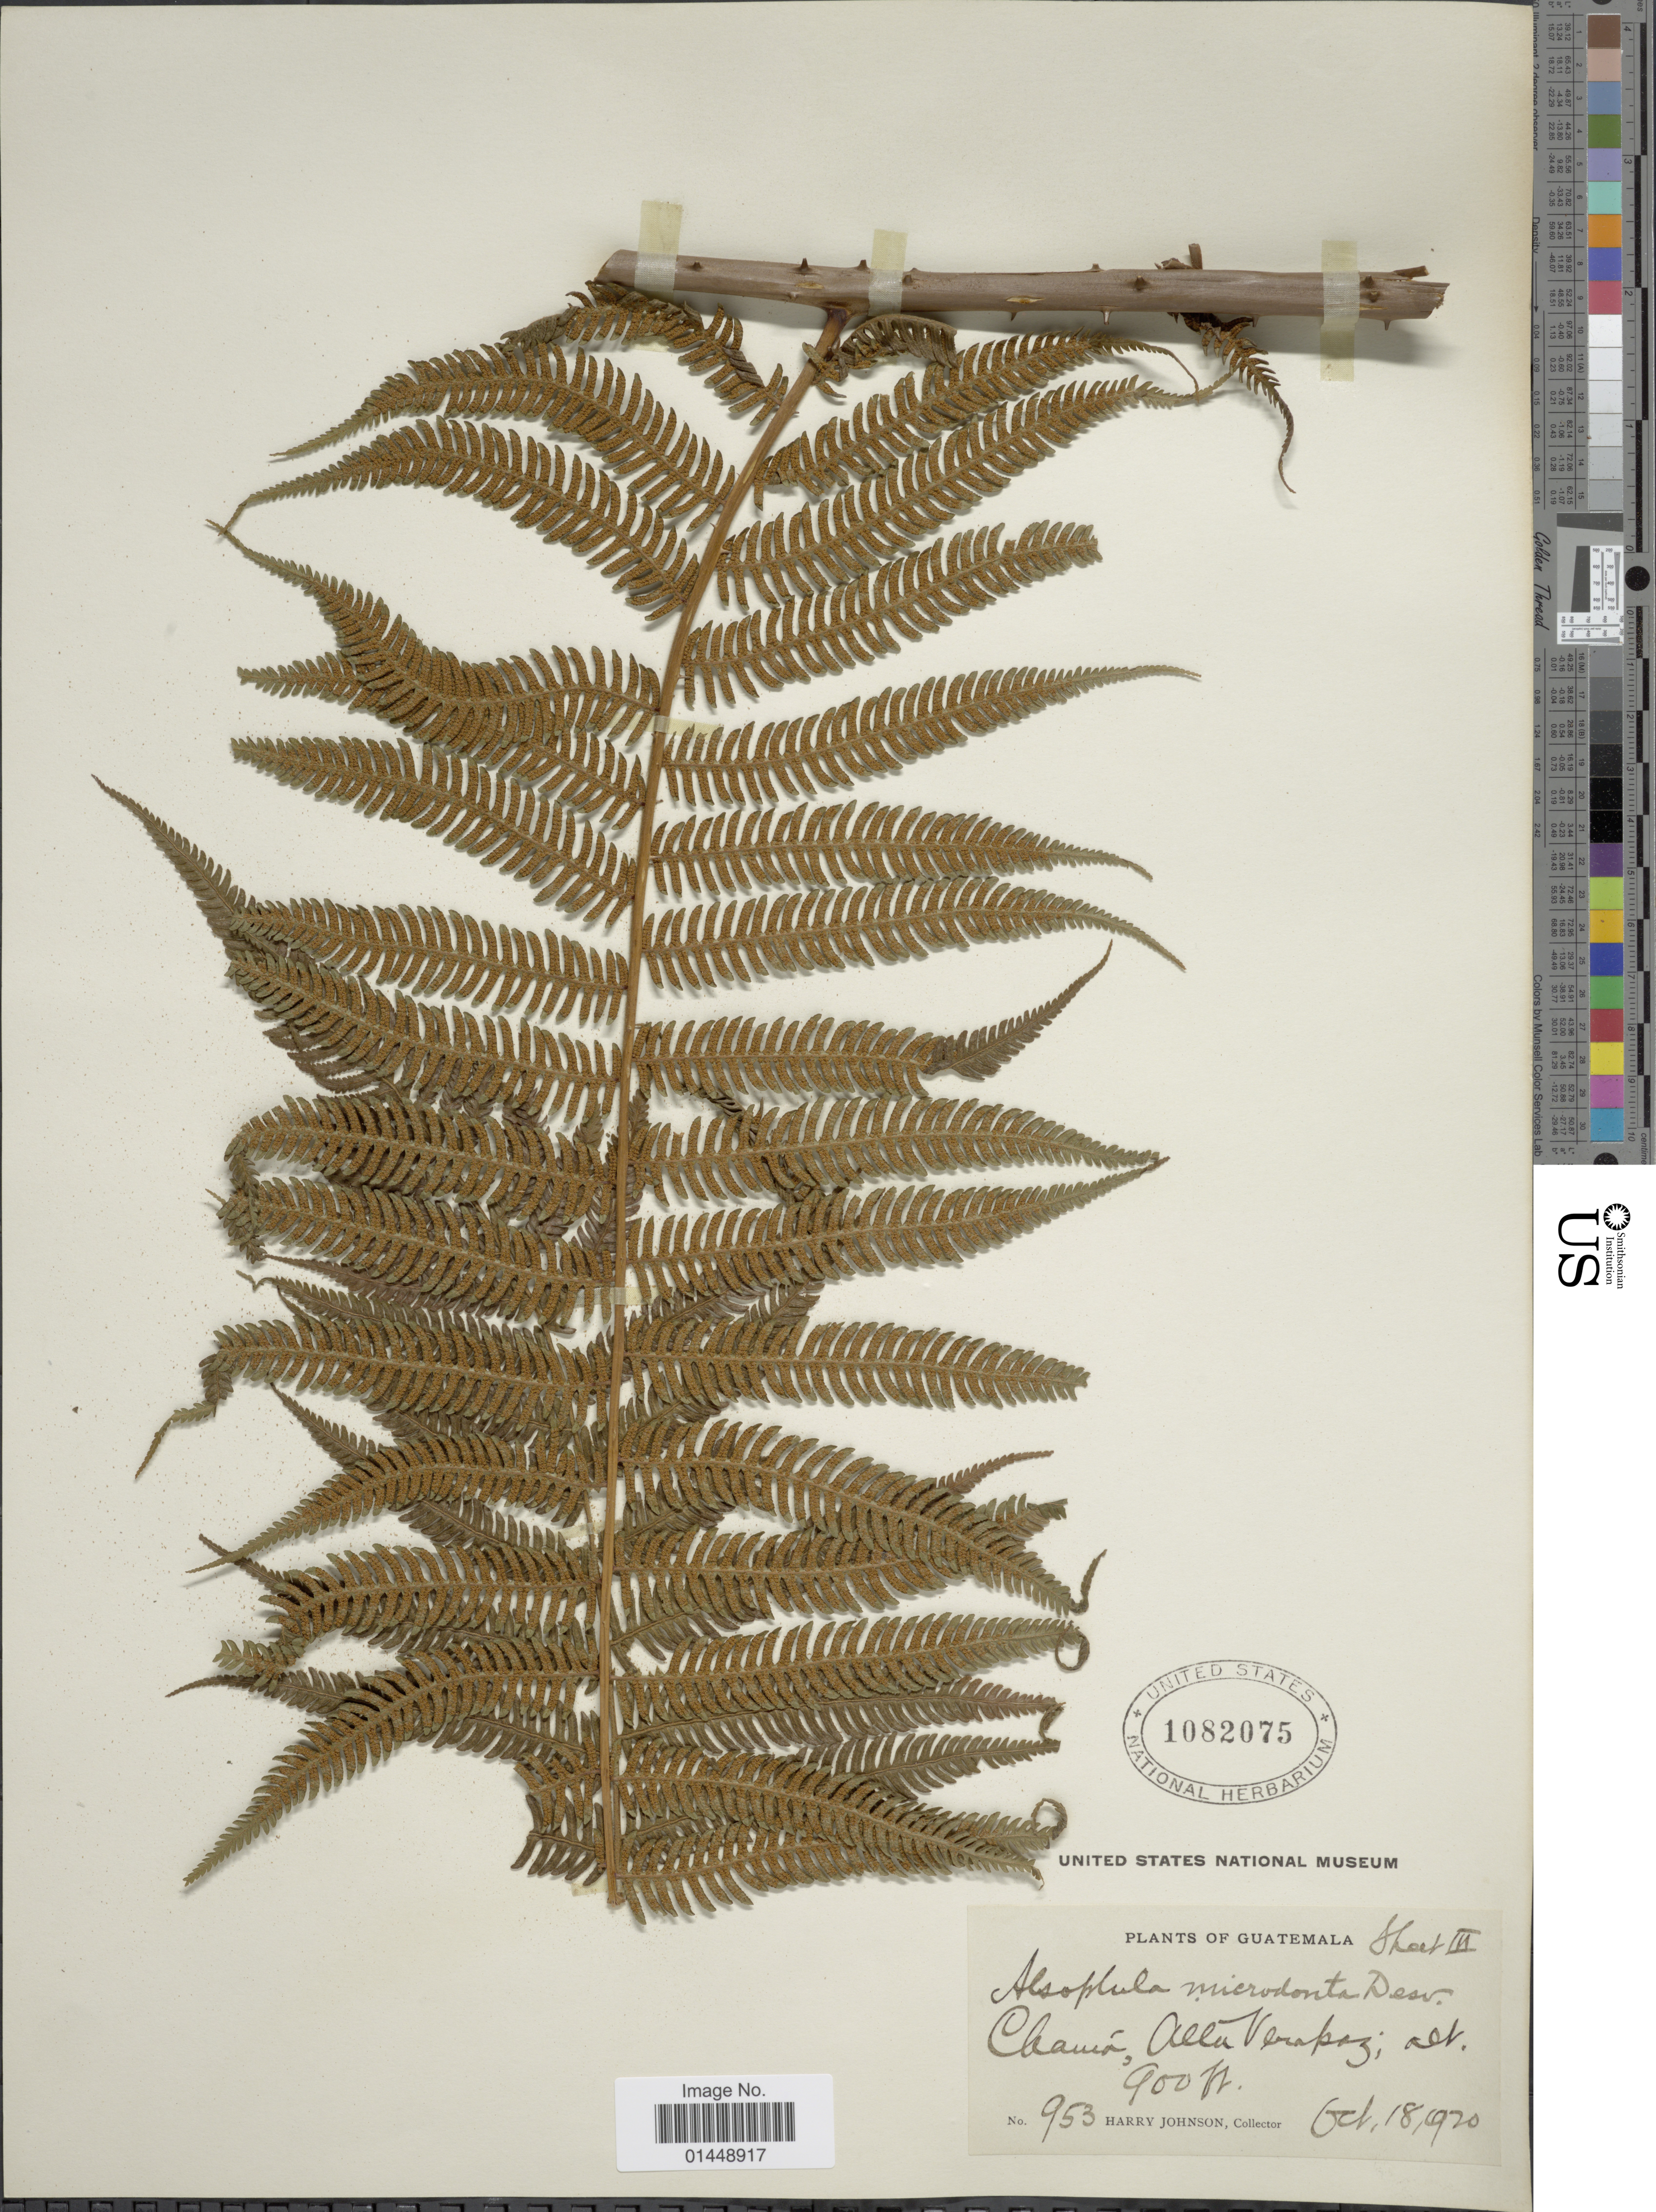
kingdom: Plantae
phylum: Tracheophyta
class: Polypodiopsida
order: Cyatheales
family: Cyatheaceae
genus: Cyathea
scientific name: Cyathea microdonta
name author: (Desv.) Domin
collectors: H. Johnson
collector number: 953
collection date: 1920-10-18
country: Guatemala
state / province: Alta Verapaz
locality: Chamá, Alta Verapaz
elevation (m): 274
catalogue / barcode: US 1082075